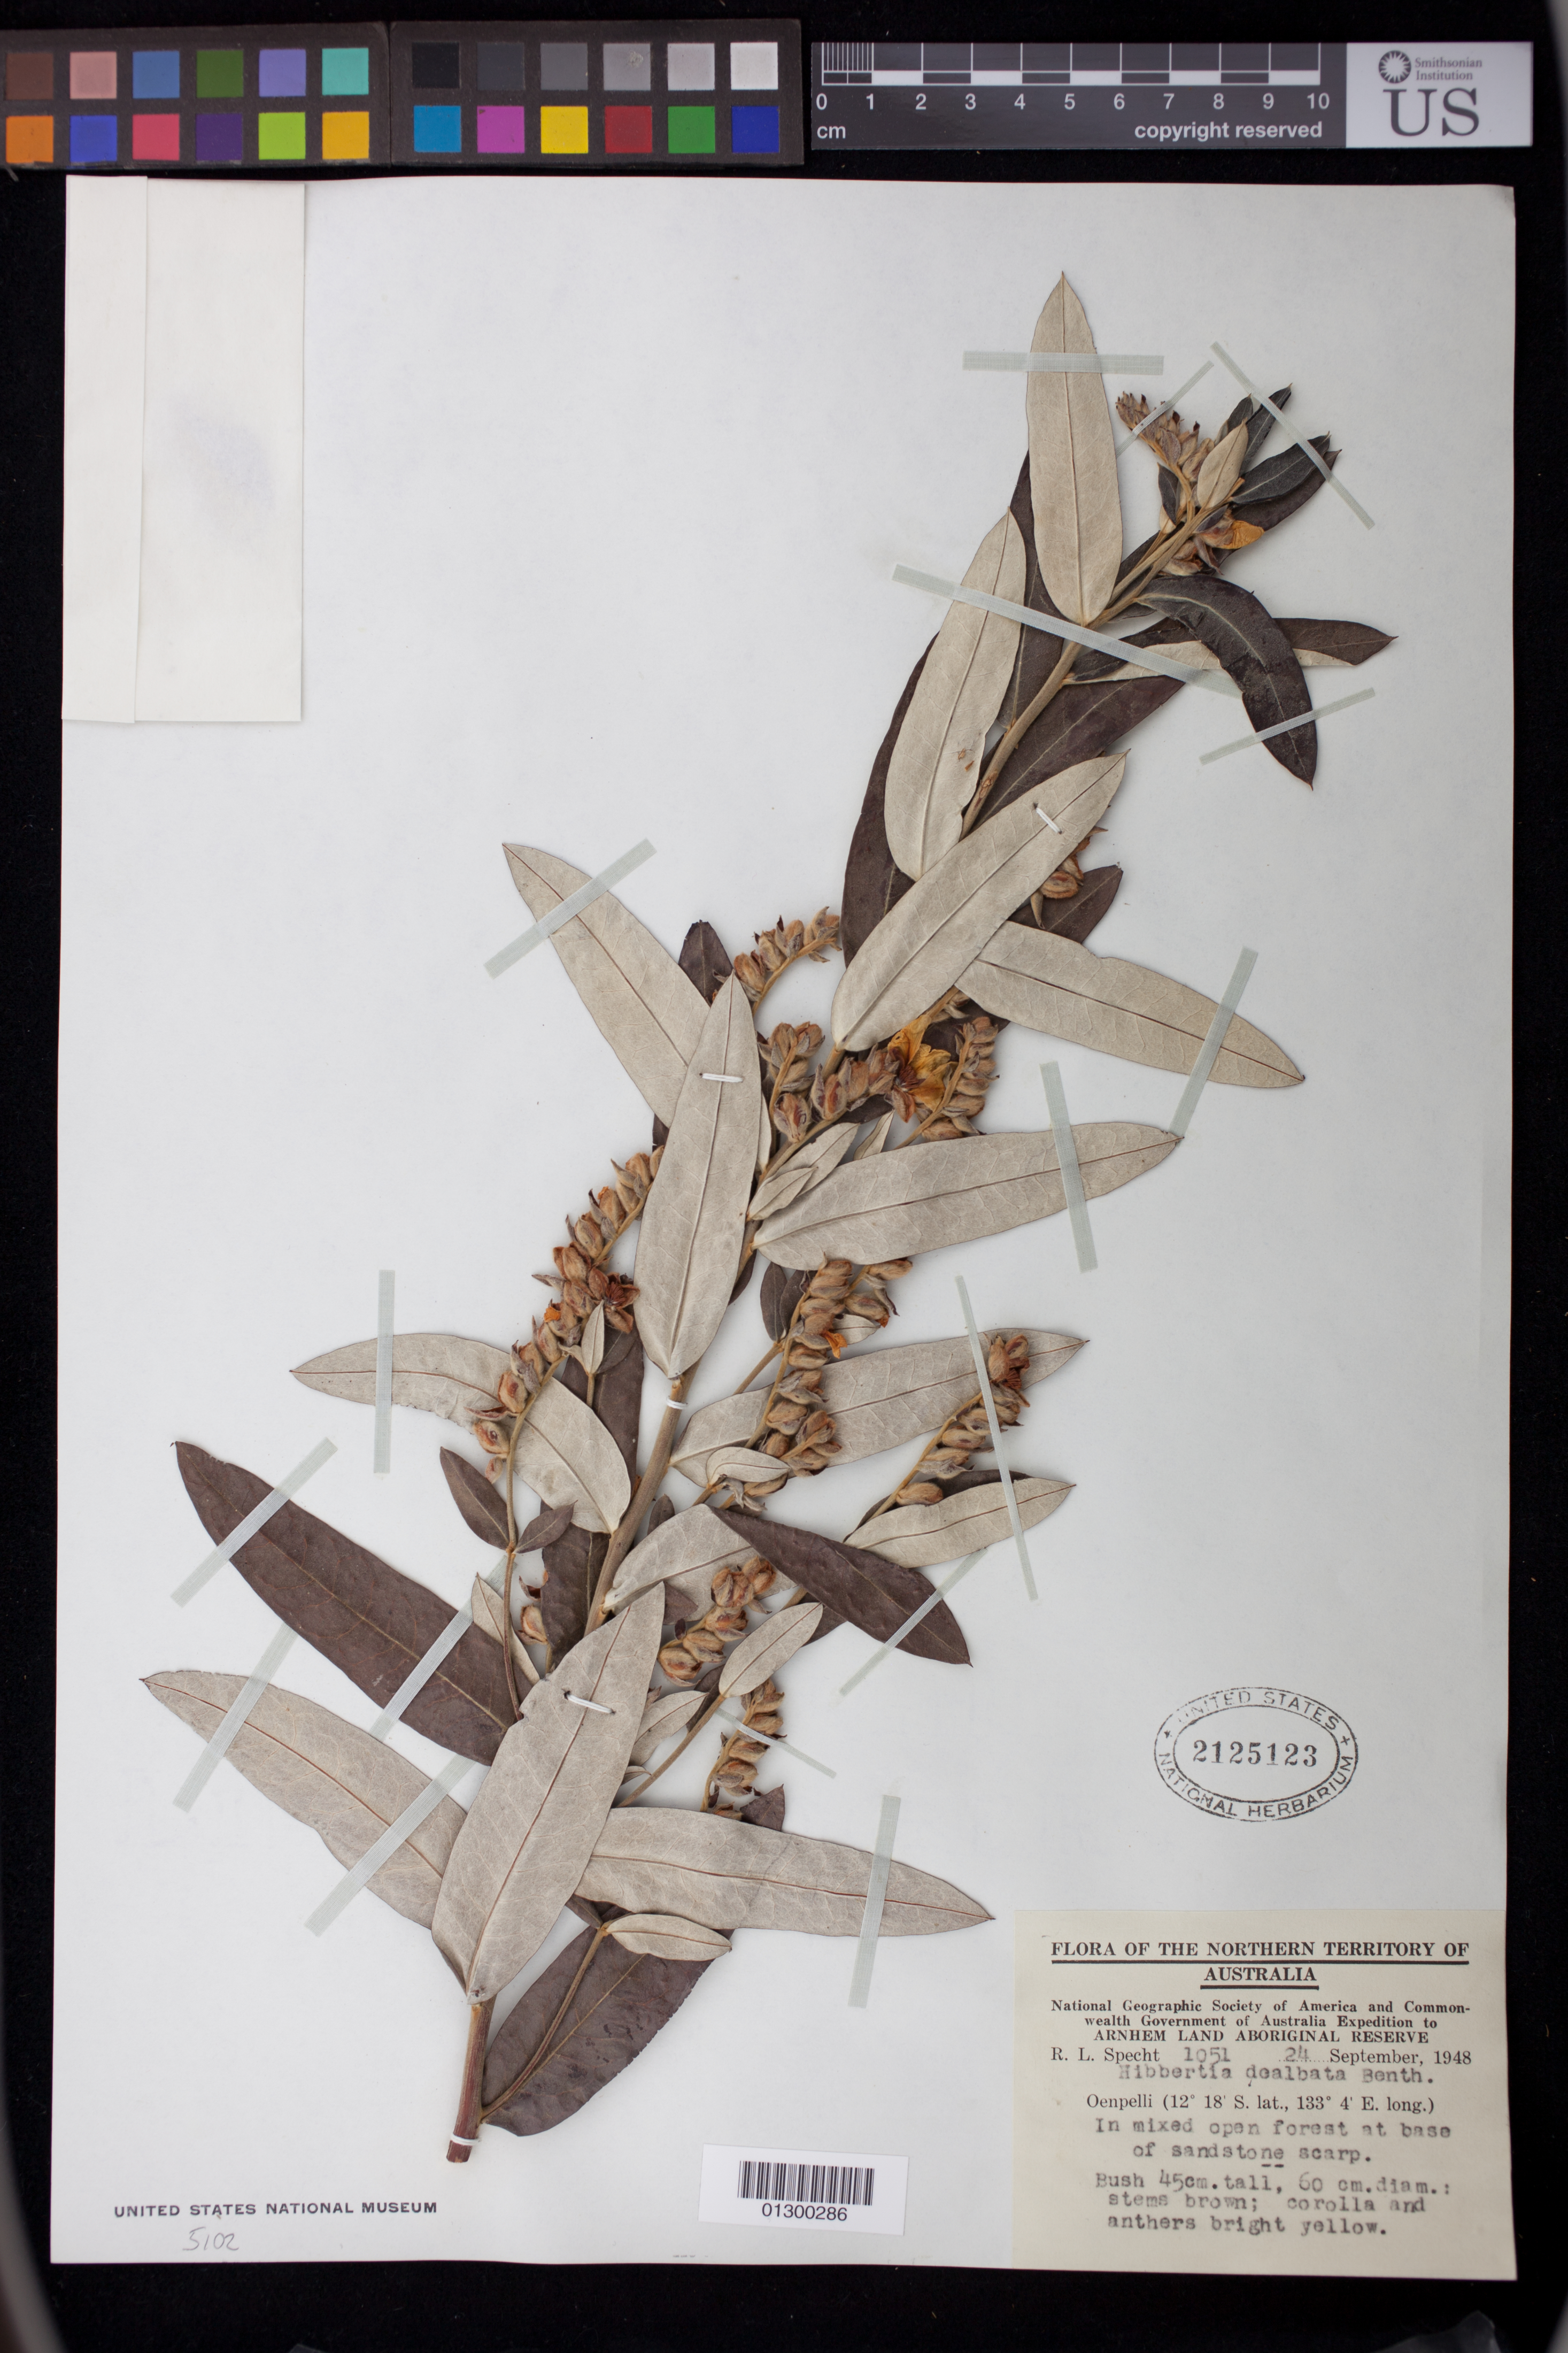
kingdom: Plantae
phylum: Tracheophyta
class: Magnoliopsida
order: Dilleniales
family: Dilleniaceae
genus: Hibbertia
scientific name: Hibbertia dealbata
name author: (R. Br. ex DC.) Benth.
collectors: R. L. Specht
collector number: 1051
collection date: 1948-09-24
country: Australia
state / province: Northern Territory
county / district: West Arnhem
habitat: In mixed open forest at base of sandstone scarp.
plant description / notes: Bush 45 cm. tall, 60 cm. diam.; stems brown; corolla and anthers bright yellow.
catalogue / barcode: US 2125123